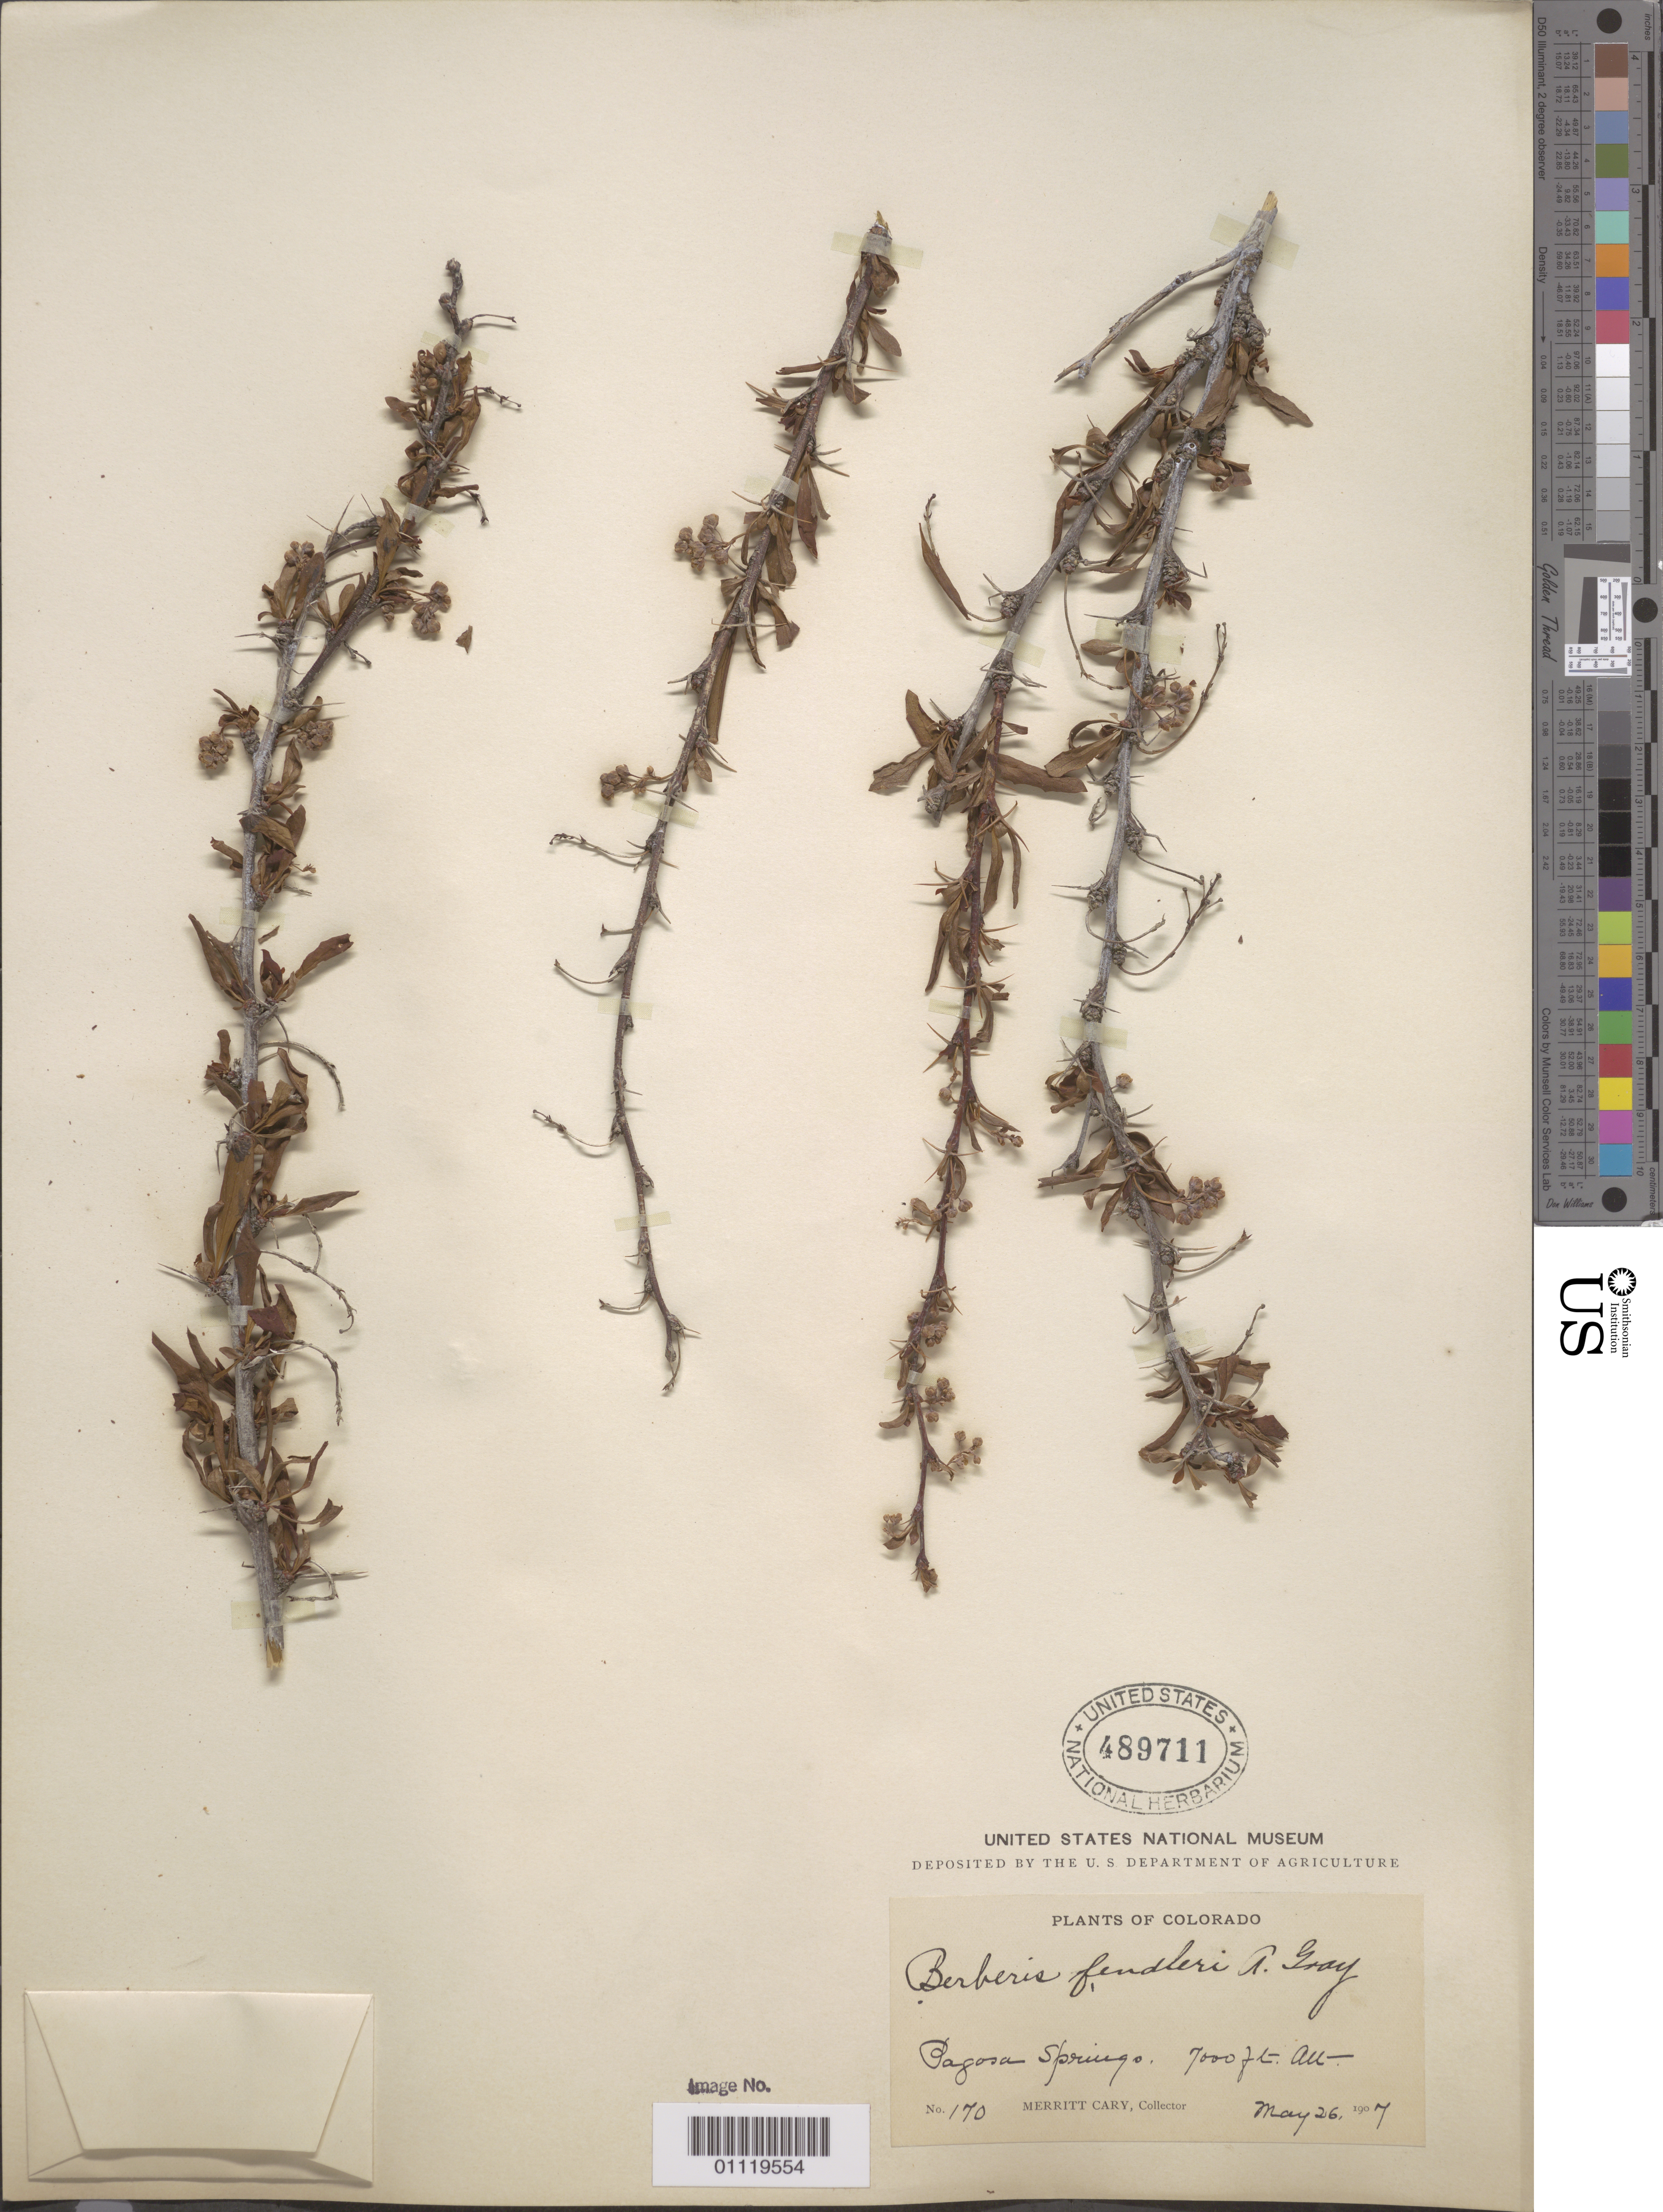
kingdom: Plantae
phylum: Tracheophyta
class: Magnoliopsida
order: Ranunculales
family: Berberidaceae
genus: Berberis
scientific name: Berberis fendleri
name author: A. Gray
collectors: C. Merritt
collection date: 1904-05-26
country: United States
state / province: Colorado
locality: Pagosa Springs town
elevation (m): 2134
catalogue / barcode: US 489711